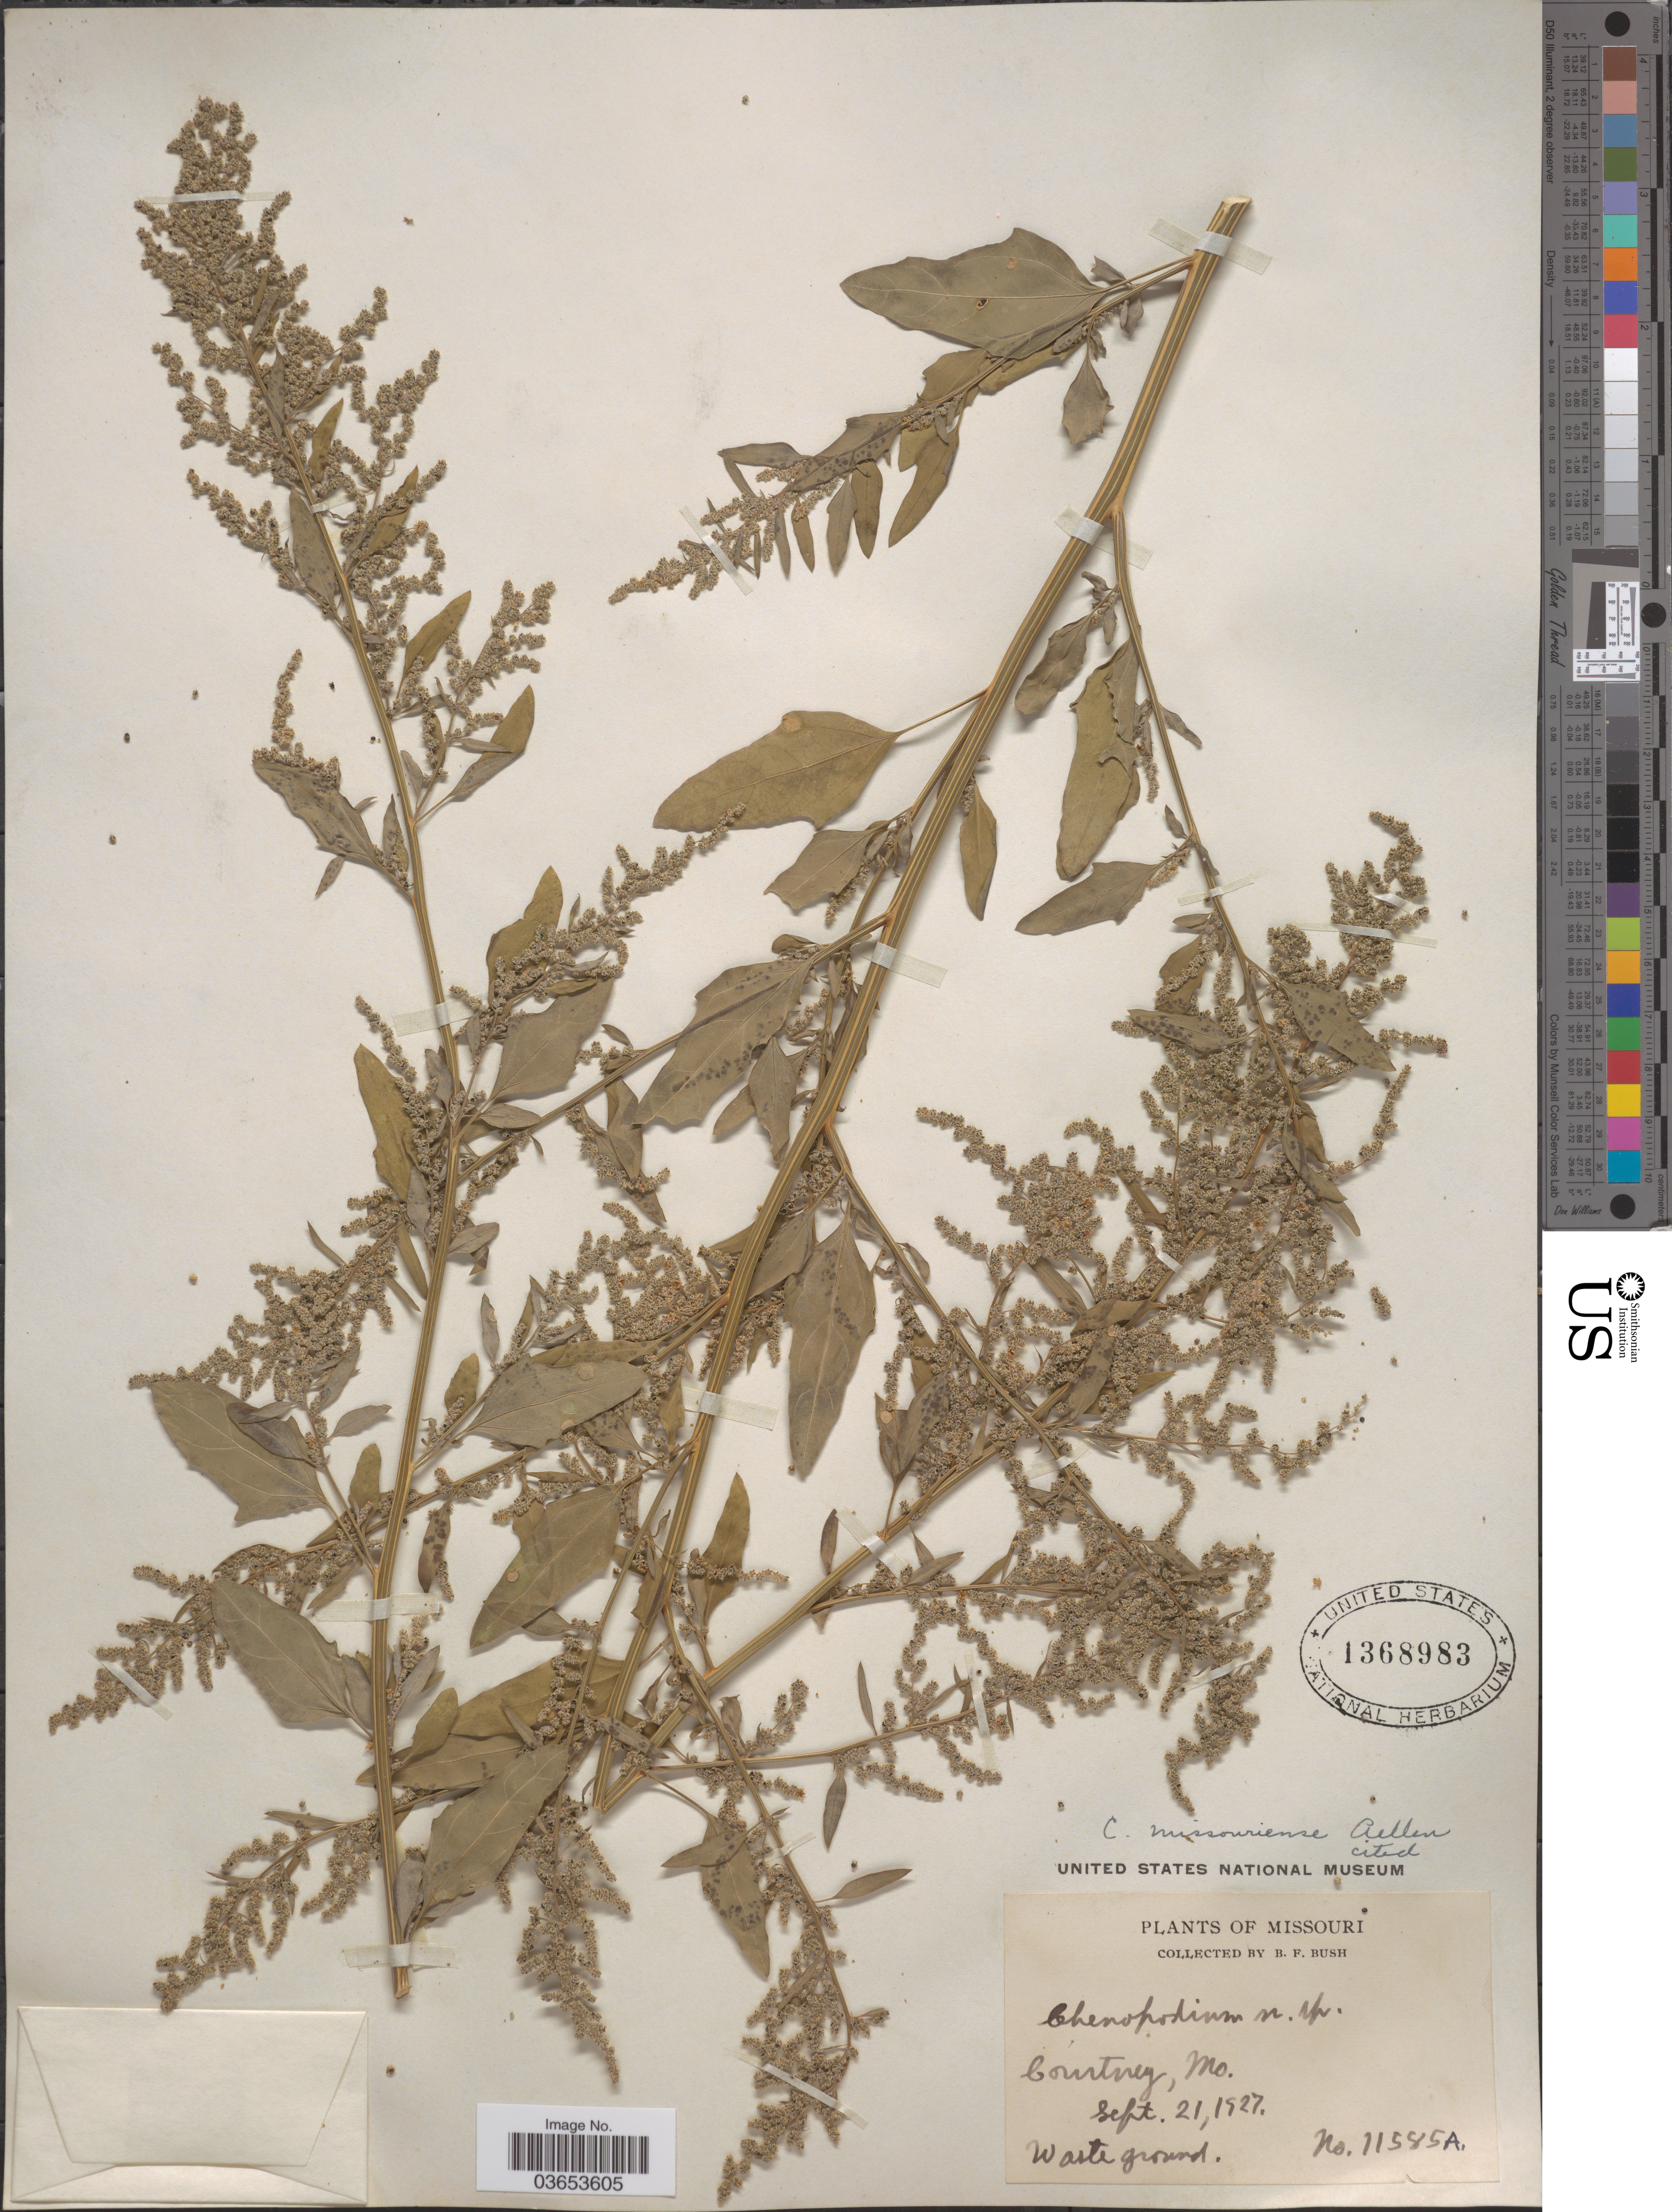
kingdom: Plantae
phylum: Tracheophyta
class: Magnoliopsida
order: Caryophyllales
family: Amaranthaceae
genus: Chenopodium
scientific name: Chenopodium missouriense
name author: Aellen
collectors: B. F. Bush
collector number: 11585A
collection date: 1927-09-21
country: United States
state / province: Missouri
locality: Courtney.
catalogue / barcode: US 1368983